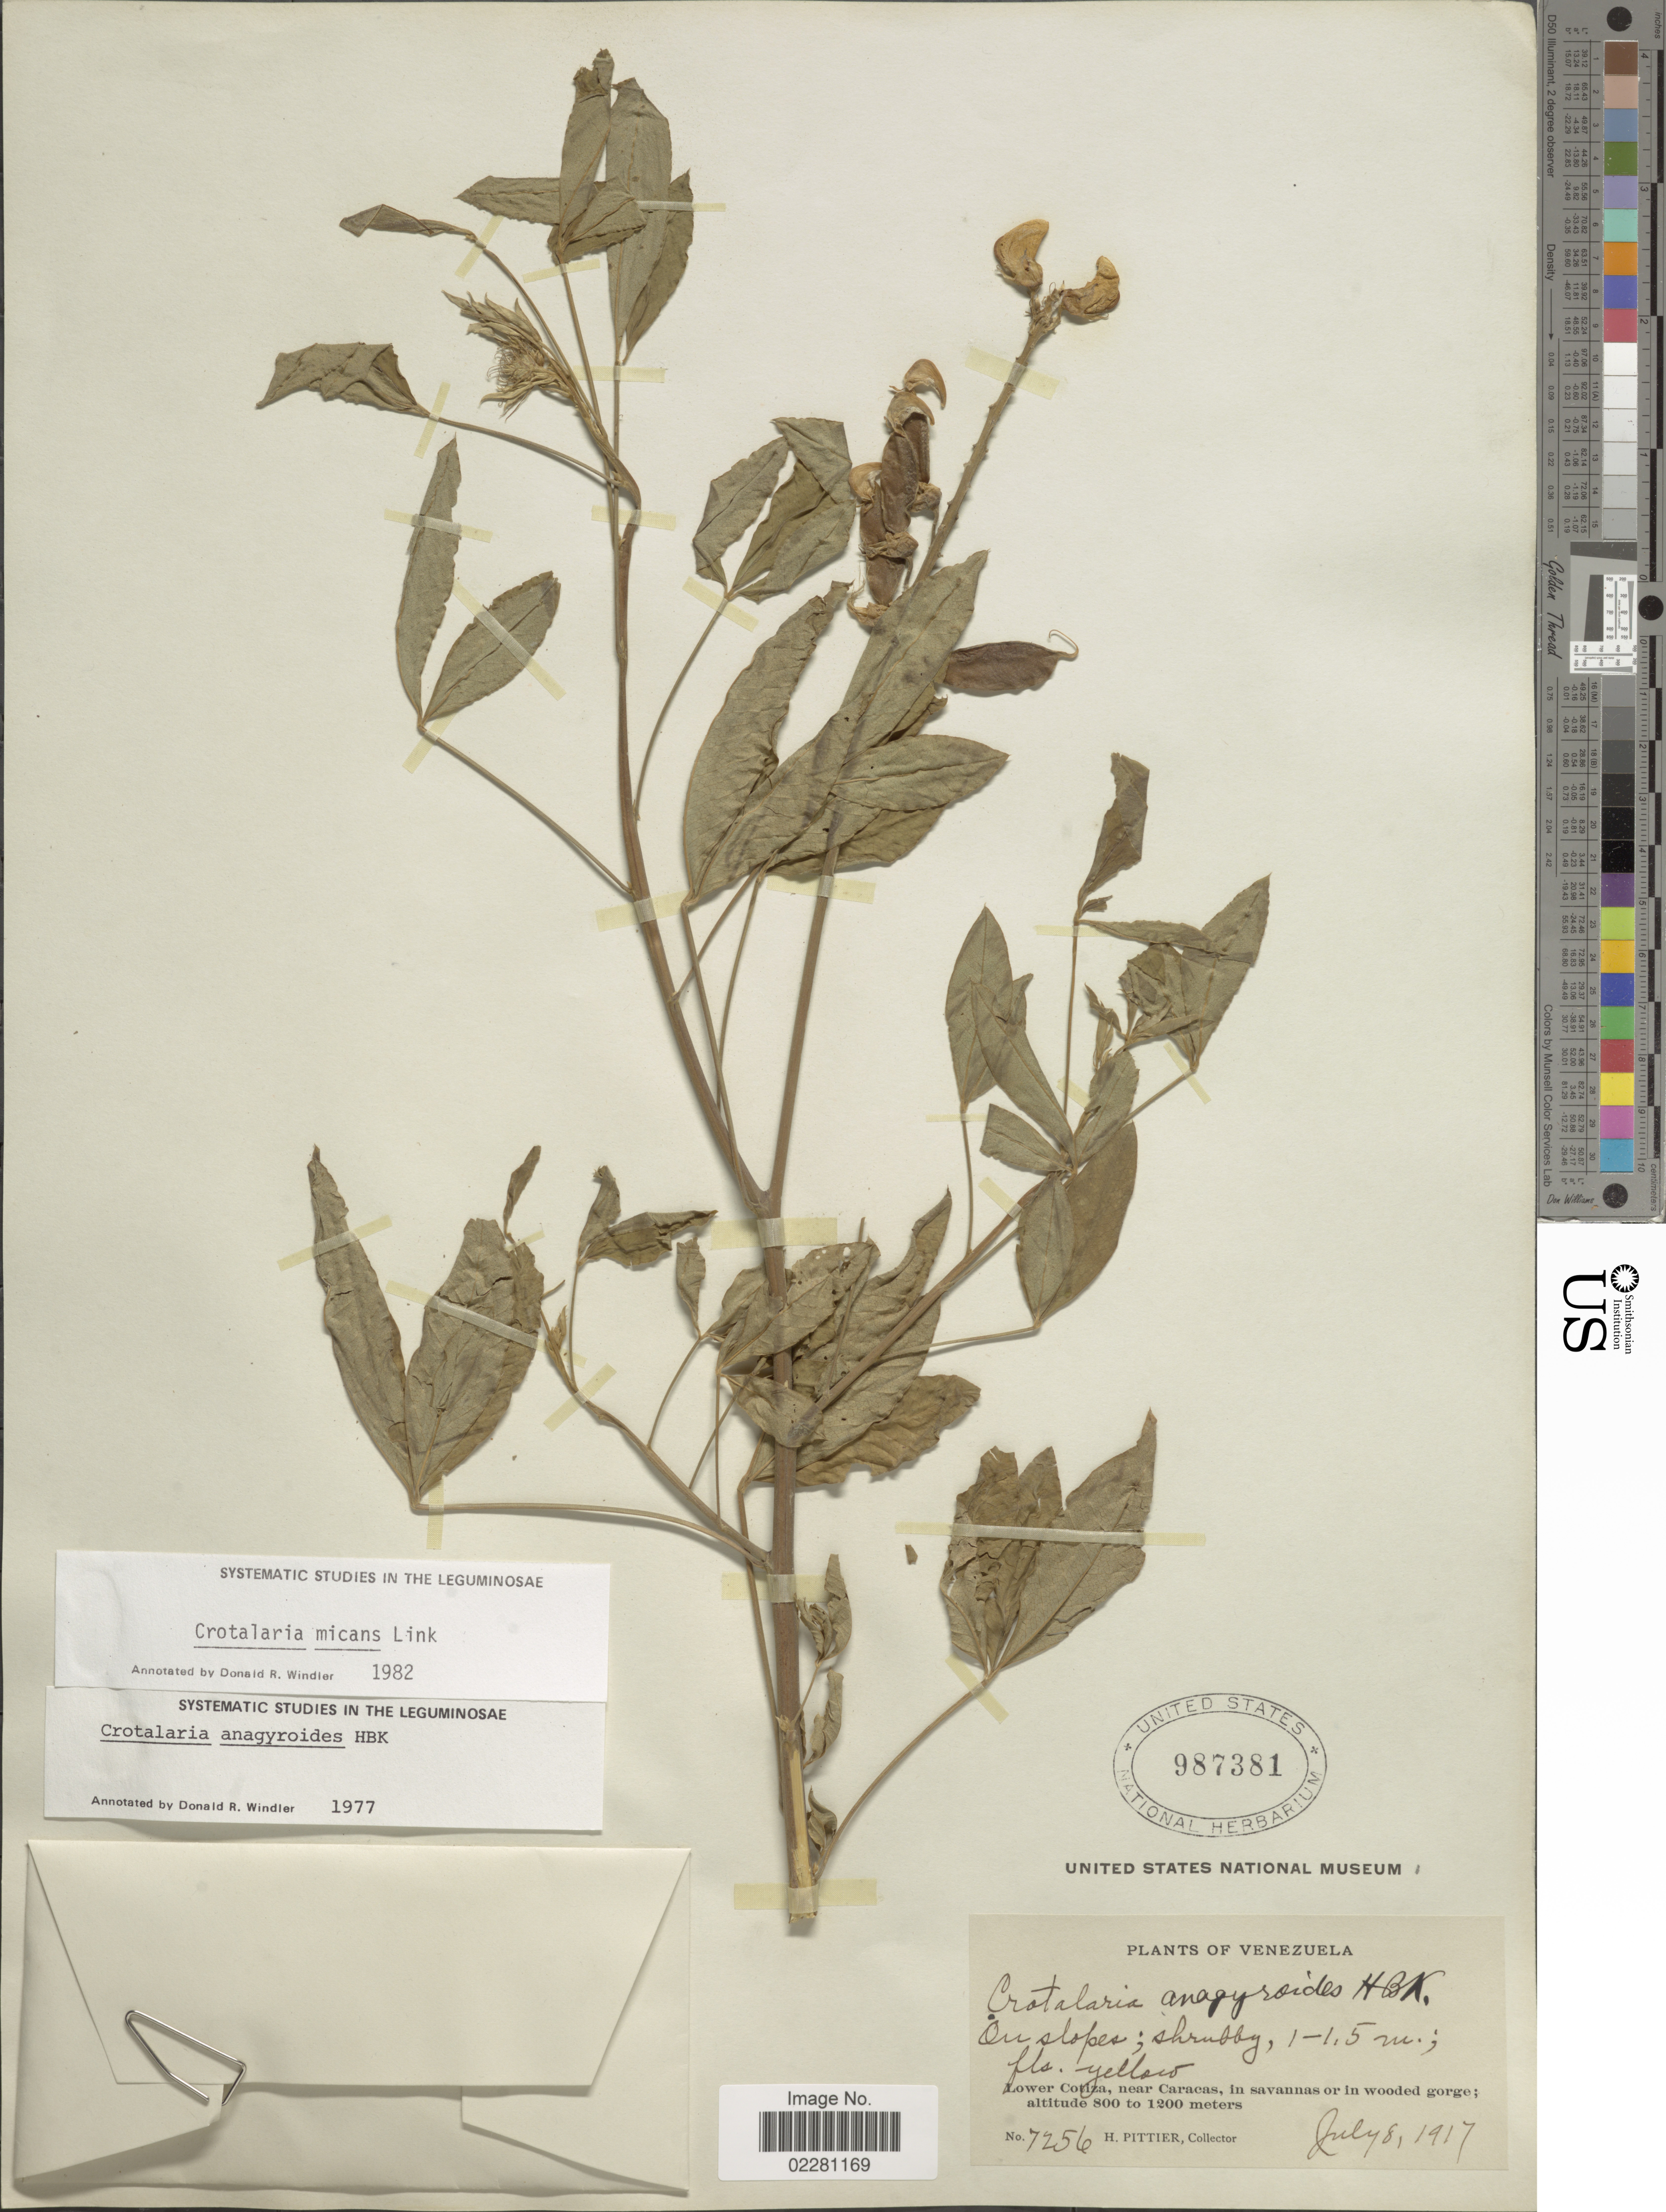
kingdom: Plantae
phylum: Tracheophyta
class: Magnoliopsida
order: Fabales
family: Fabaceae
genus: Crotalaria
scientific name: Crotalaria micans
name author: Link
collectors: H. F. Pittier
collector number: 7256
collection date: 1917-07-08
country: Venezuela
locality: Lower Cotiza, near Caracas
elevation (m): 800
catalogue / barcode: US 987381